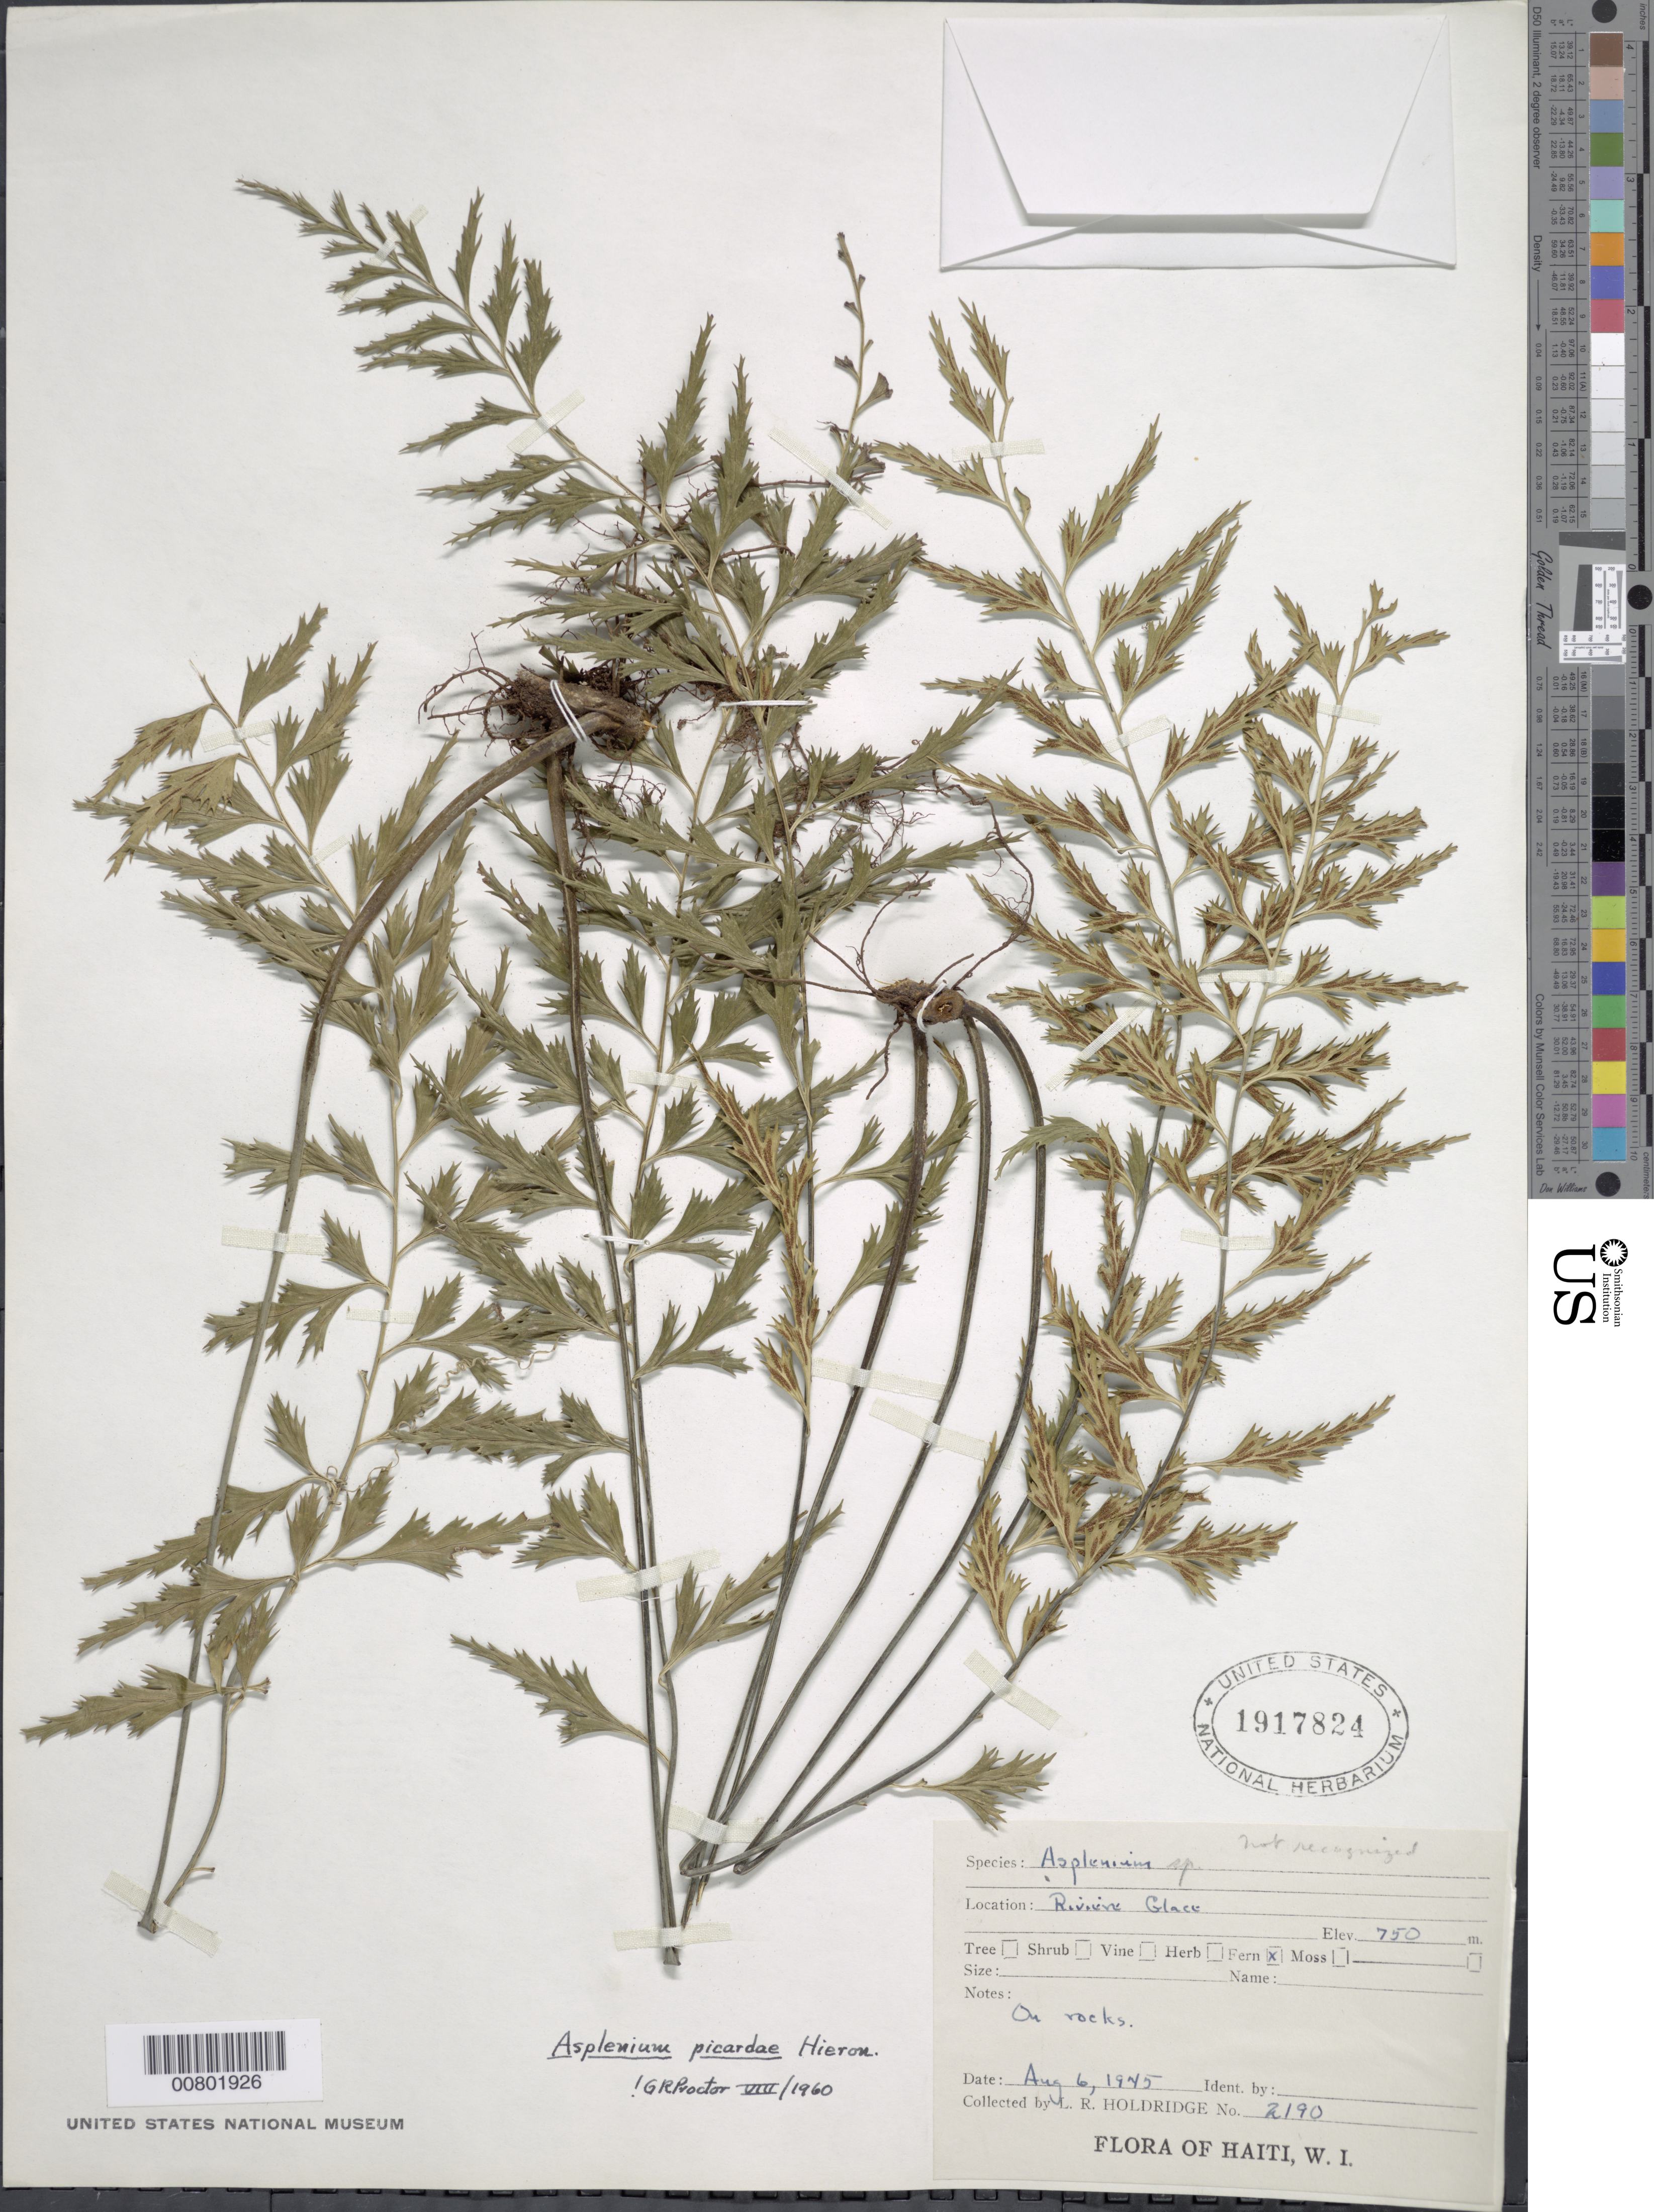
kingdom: Plantae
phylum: Tracheophyta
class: Polypodiopsida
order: Polypodiales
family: Aspleniaceae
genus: Asplenium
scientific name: Asplenium picardae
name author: Hieron.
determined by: Proctor, G. R.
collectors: L. Holdridge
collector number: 2190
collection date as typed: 06 Aug 1945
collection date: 1945-08-06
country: Haiti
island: Hispaniola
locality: Riviere Glace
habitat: On rocks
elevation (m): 750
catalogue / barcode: US 1917824